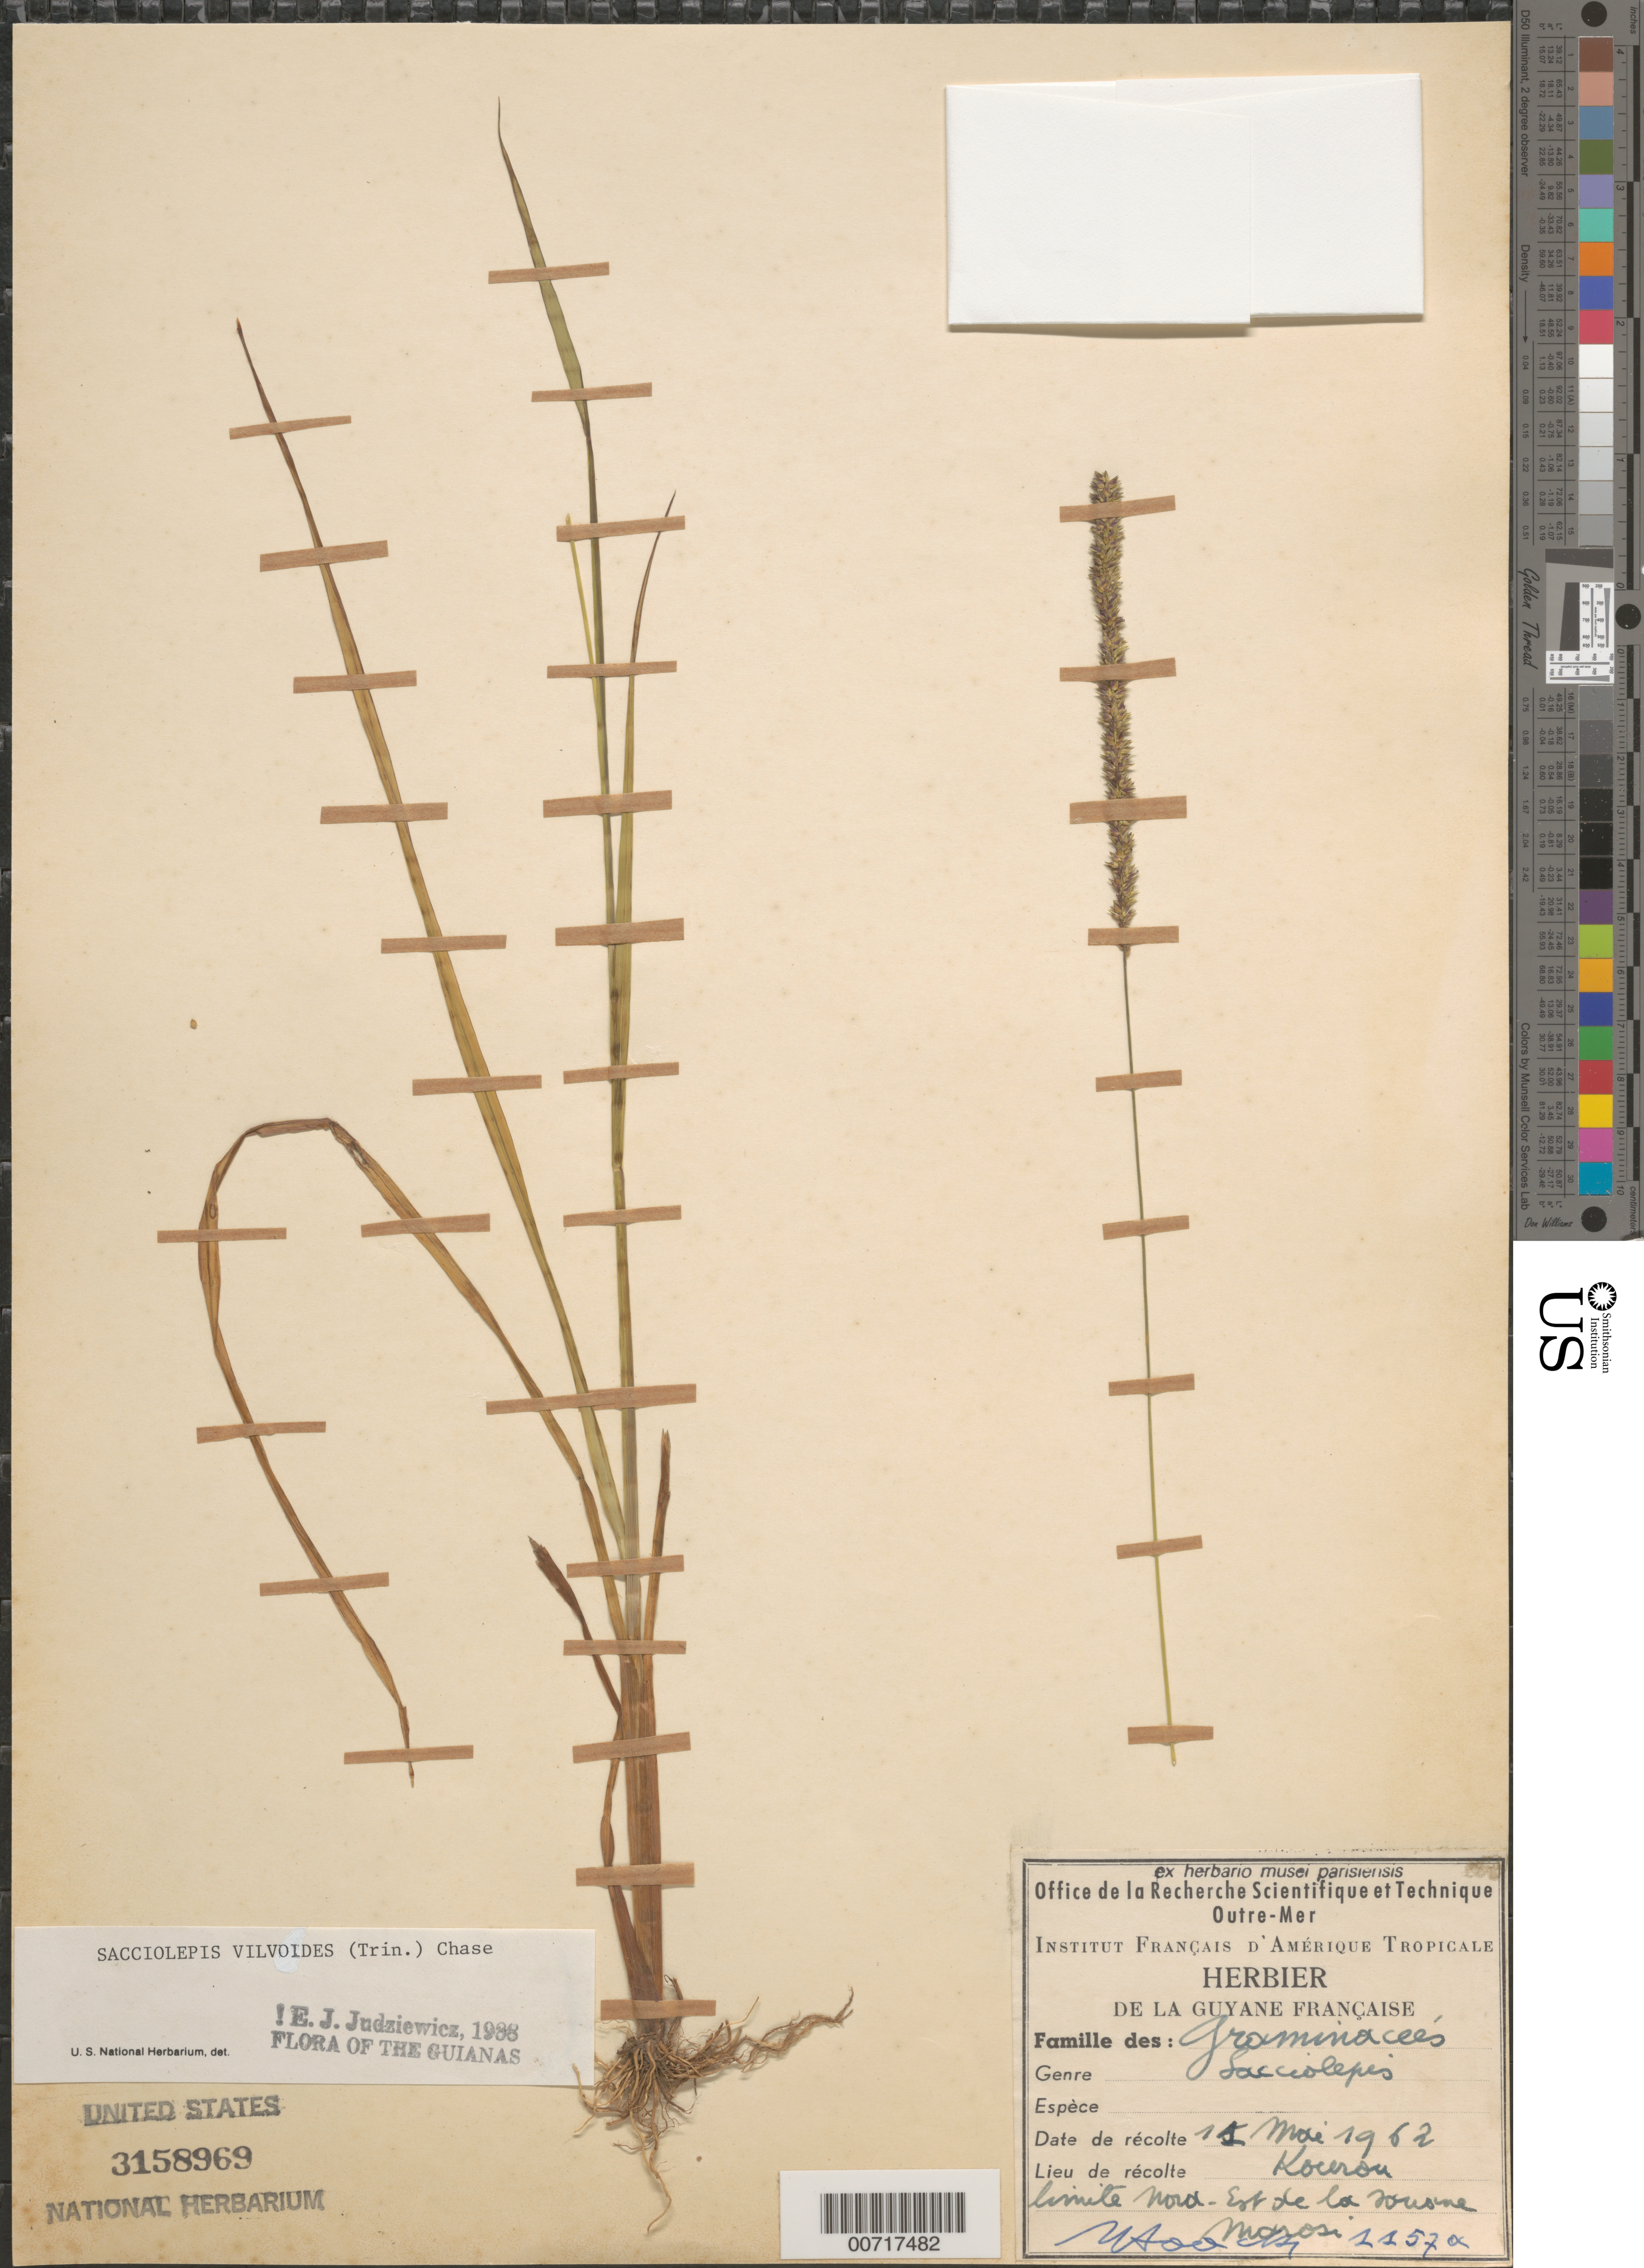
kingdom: Plantae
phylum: Tracheophyta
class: Liliopsida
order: Poales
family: Poaceae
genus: Sacciolepis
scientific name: Sacciolepis vilvoides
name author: (Trin.) Chase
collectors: W. Soody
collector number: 1157a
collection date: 1962-05-11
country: French Guiana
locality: Kourou limite Nord-Est de la Vousine [interpreted]. Marosi.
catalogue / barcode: US 3158969